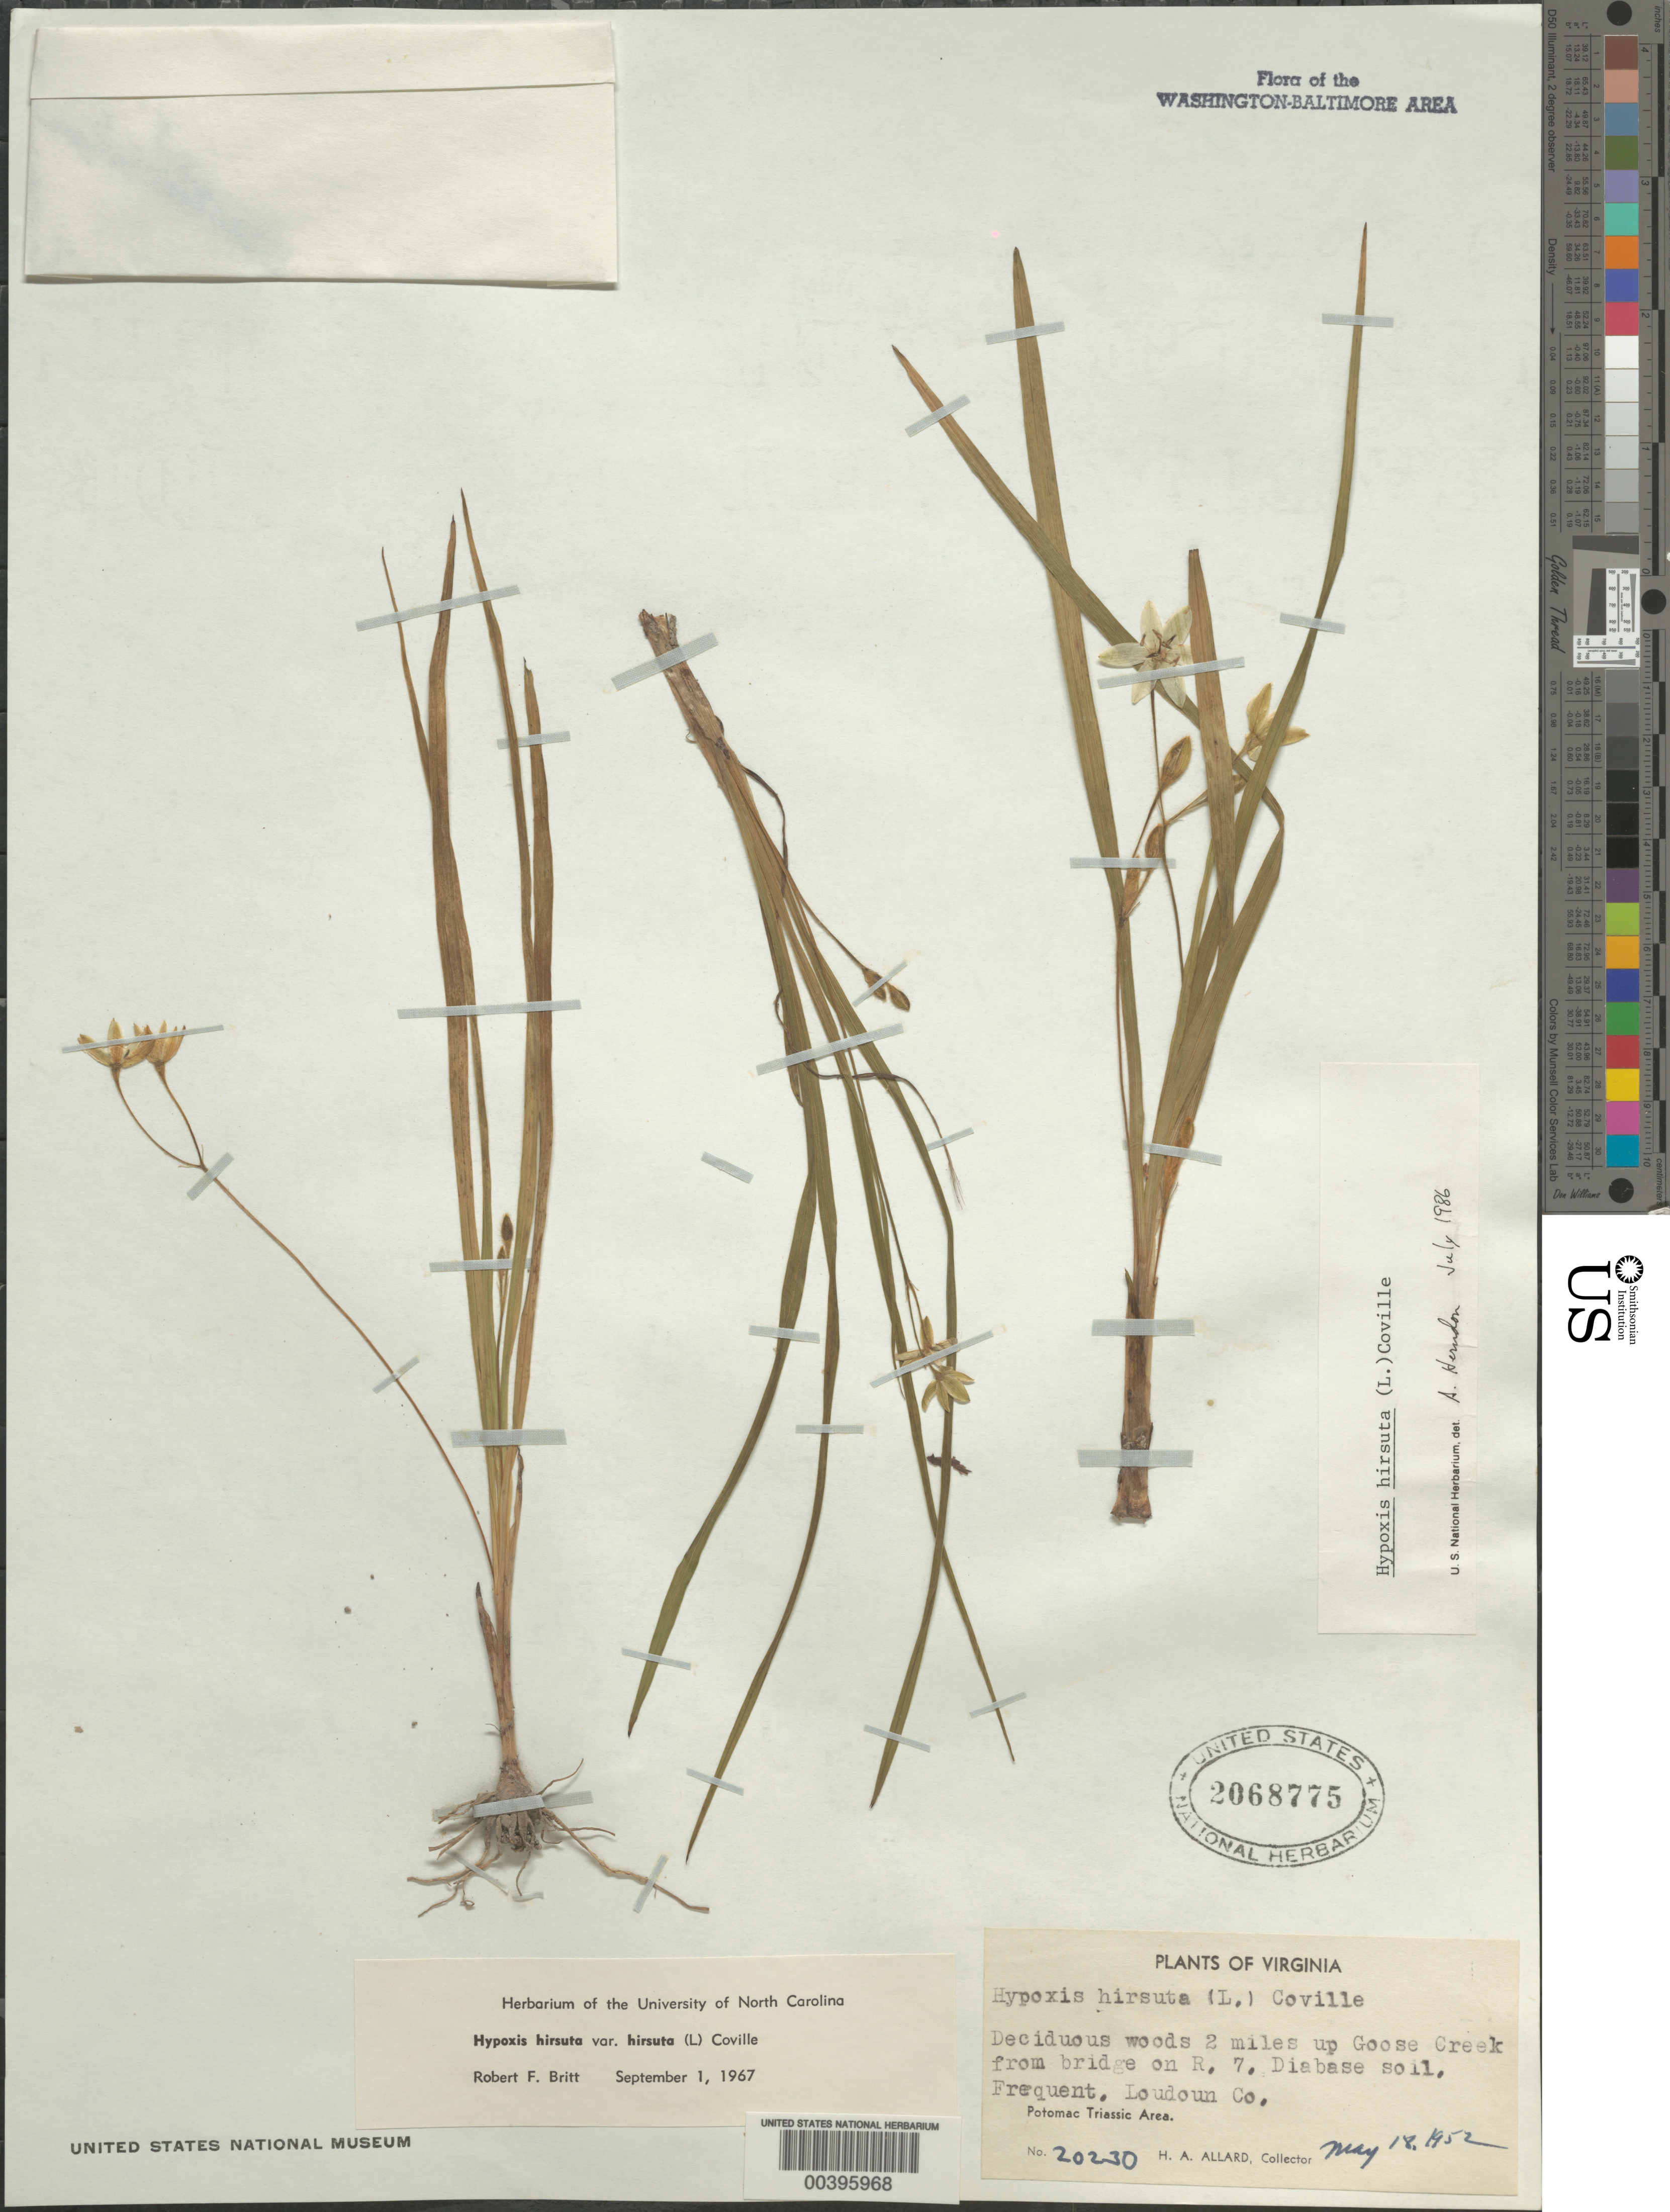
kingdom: Plantae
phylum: Tracheophyta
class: Liliopsida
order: Asparagales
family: Hypoxidaceae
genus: Hypoxis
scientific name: Hypoxis hirsuta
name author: (L.) Coville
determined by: Britt, R. F.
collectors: H. A. Allard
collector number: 20230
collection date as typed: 18 May 1952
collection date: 1952-05-18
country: United States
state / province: Virginia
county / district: Loudoun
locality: Upstream from Route 7 on Goose Creek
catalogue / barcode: US 2068775